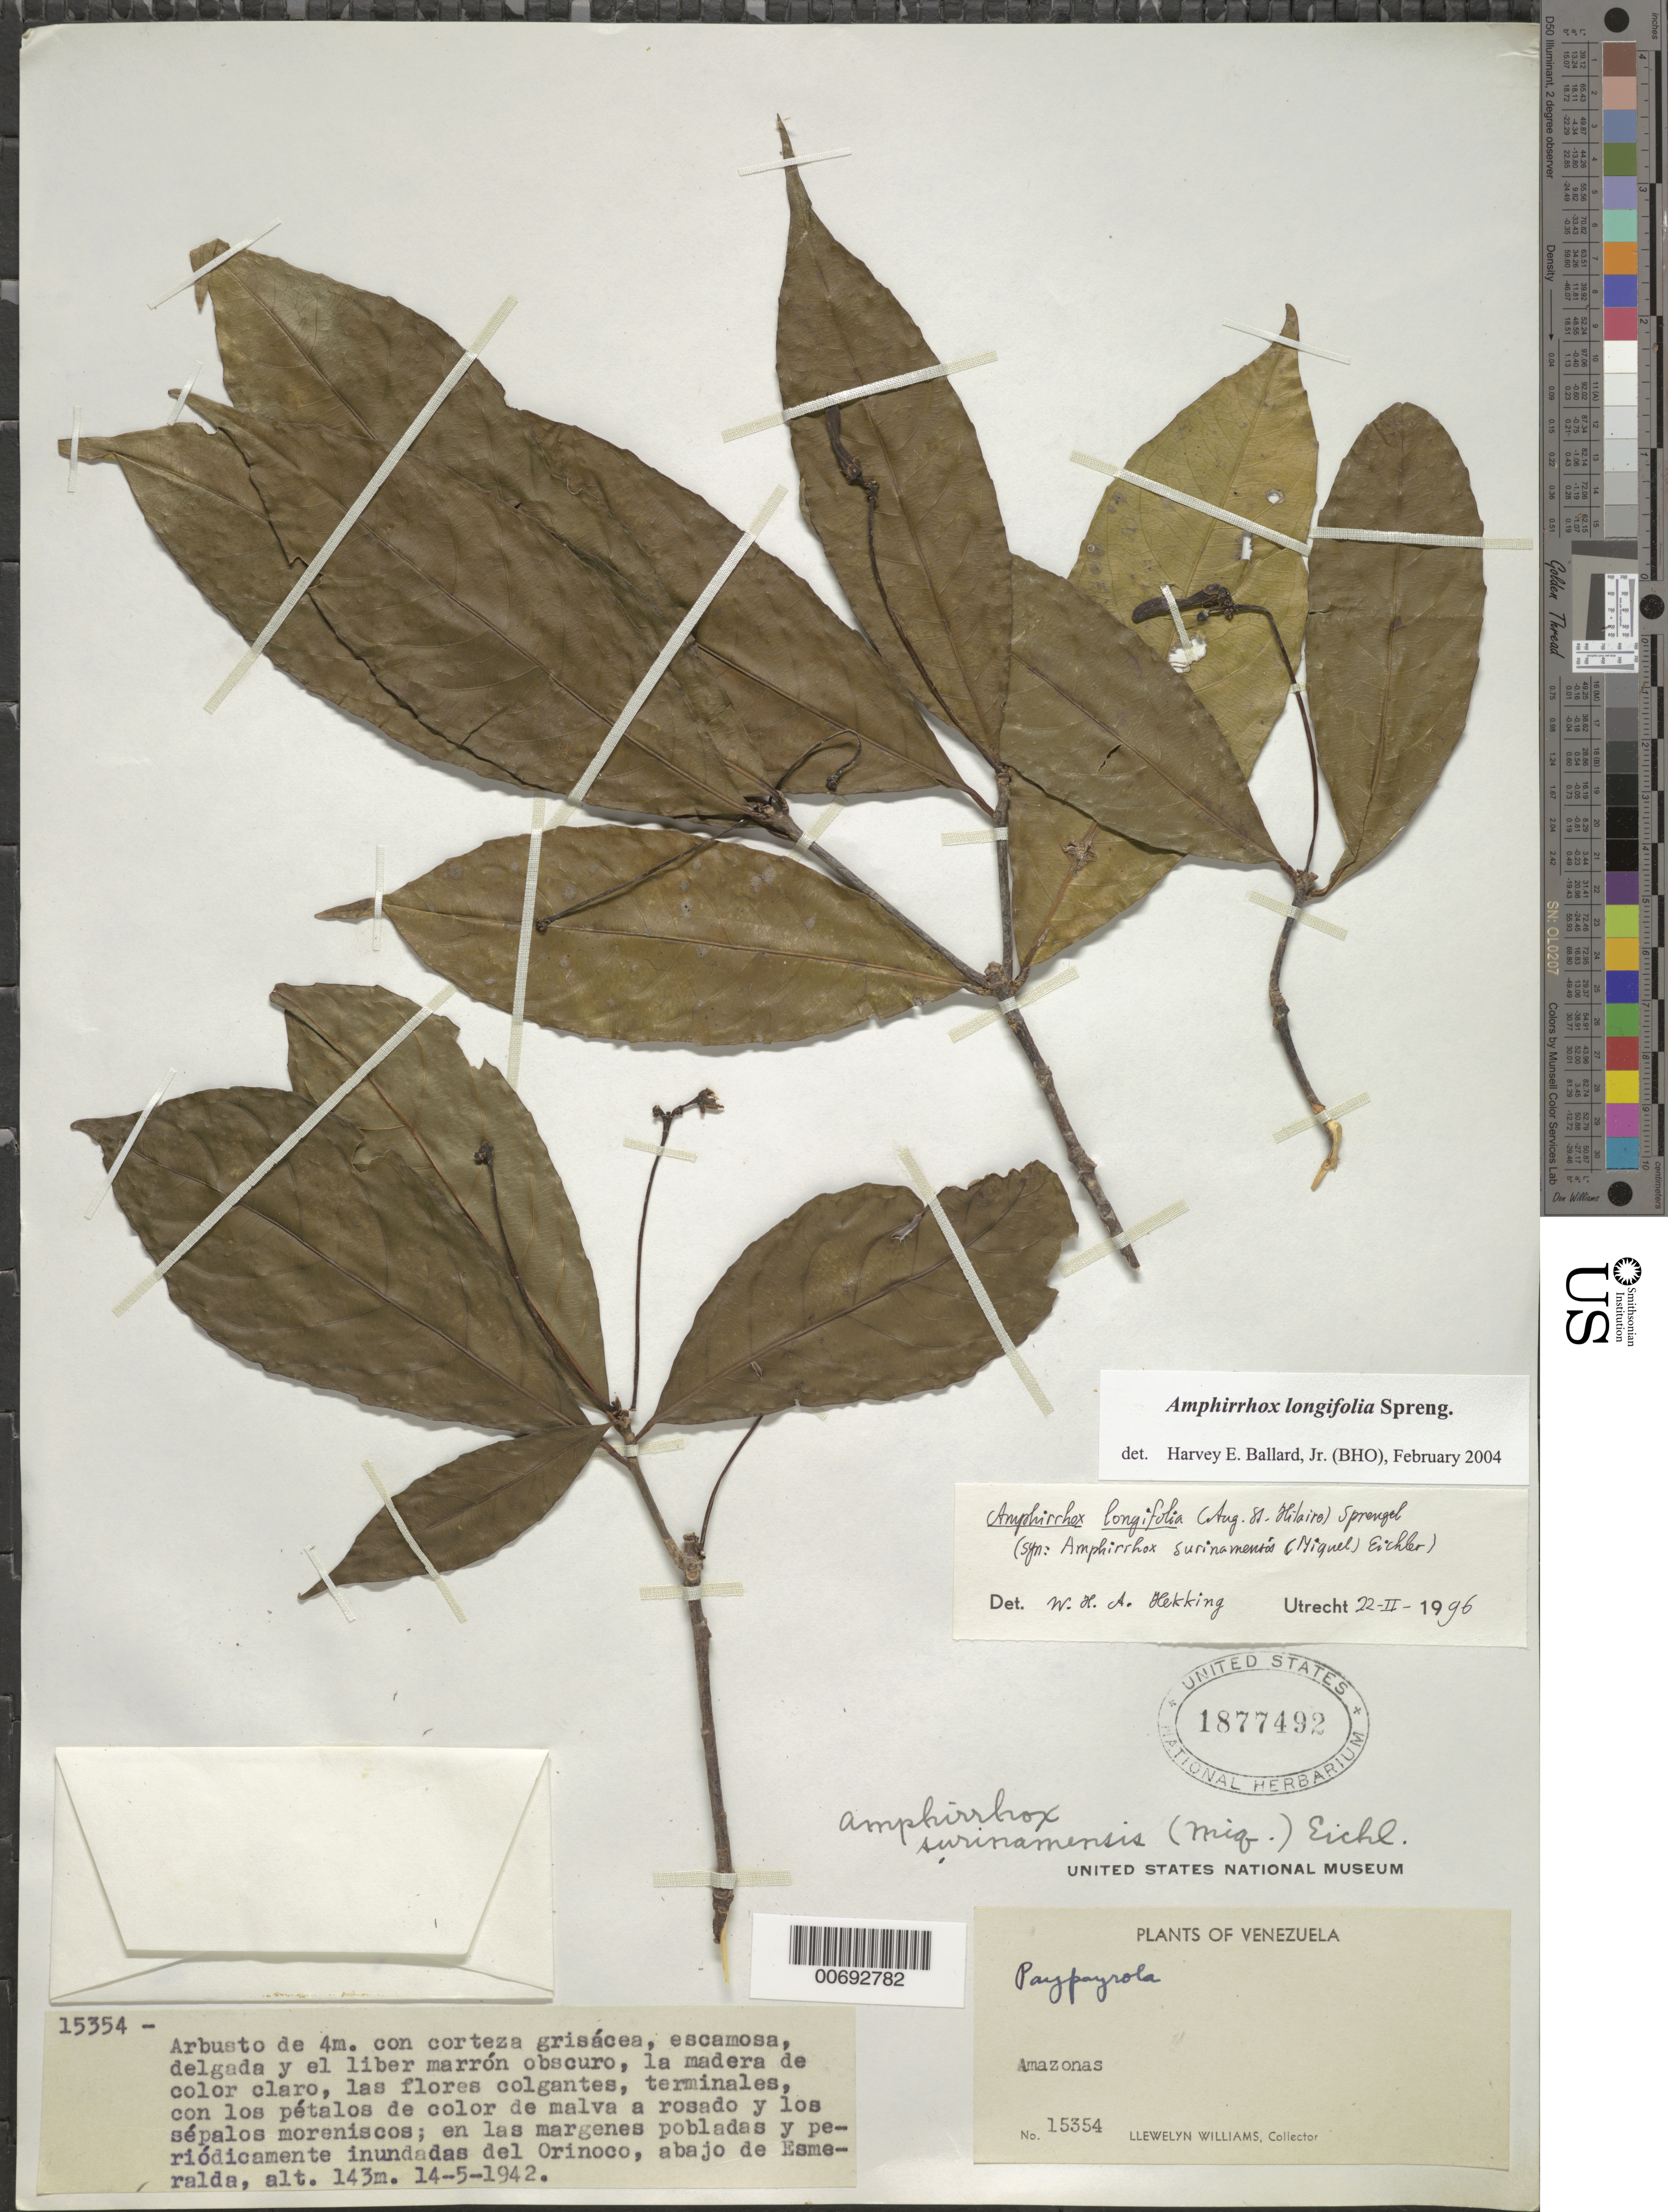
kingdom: Plantae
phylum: Tracheophyta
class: Magnoliopsida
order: Malpighiales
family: Violaceae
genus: Amphirrhox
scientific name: Amphirrhox longifolia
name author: (A. St.-Hil.) Spreng.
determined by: Ballard, Harvey E.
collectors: Ll. Williams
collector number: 15354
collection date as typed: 14-May-42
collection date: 1942-05-14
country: Venezuela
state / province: Amazonas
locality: Esmeralda, Alto Orinoco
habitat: Margenes pobladas y periodicamente inundadas del rio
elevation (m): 143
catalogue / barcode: US 1877492